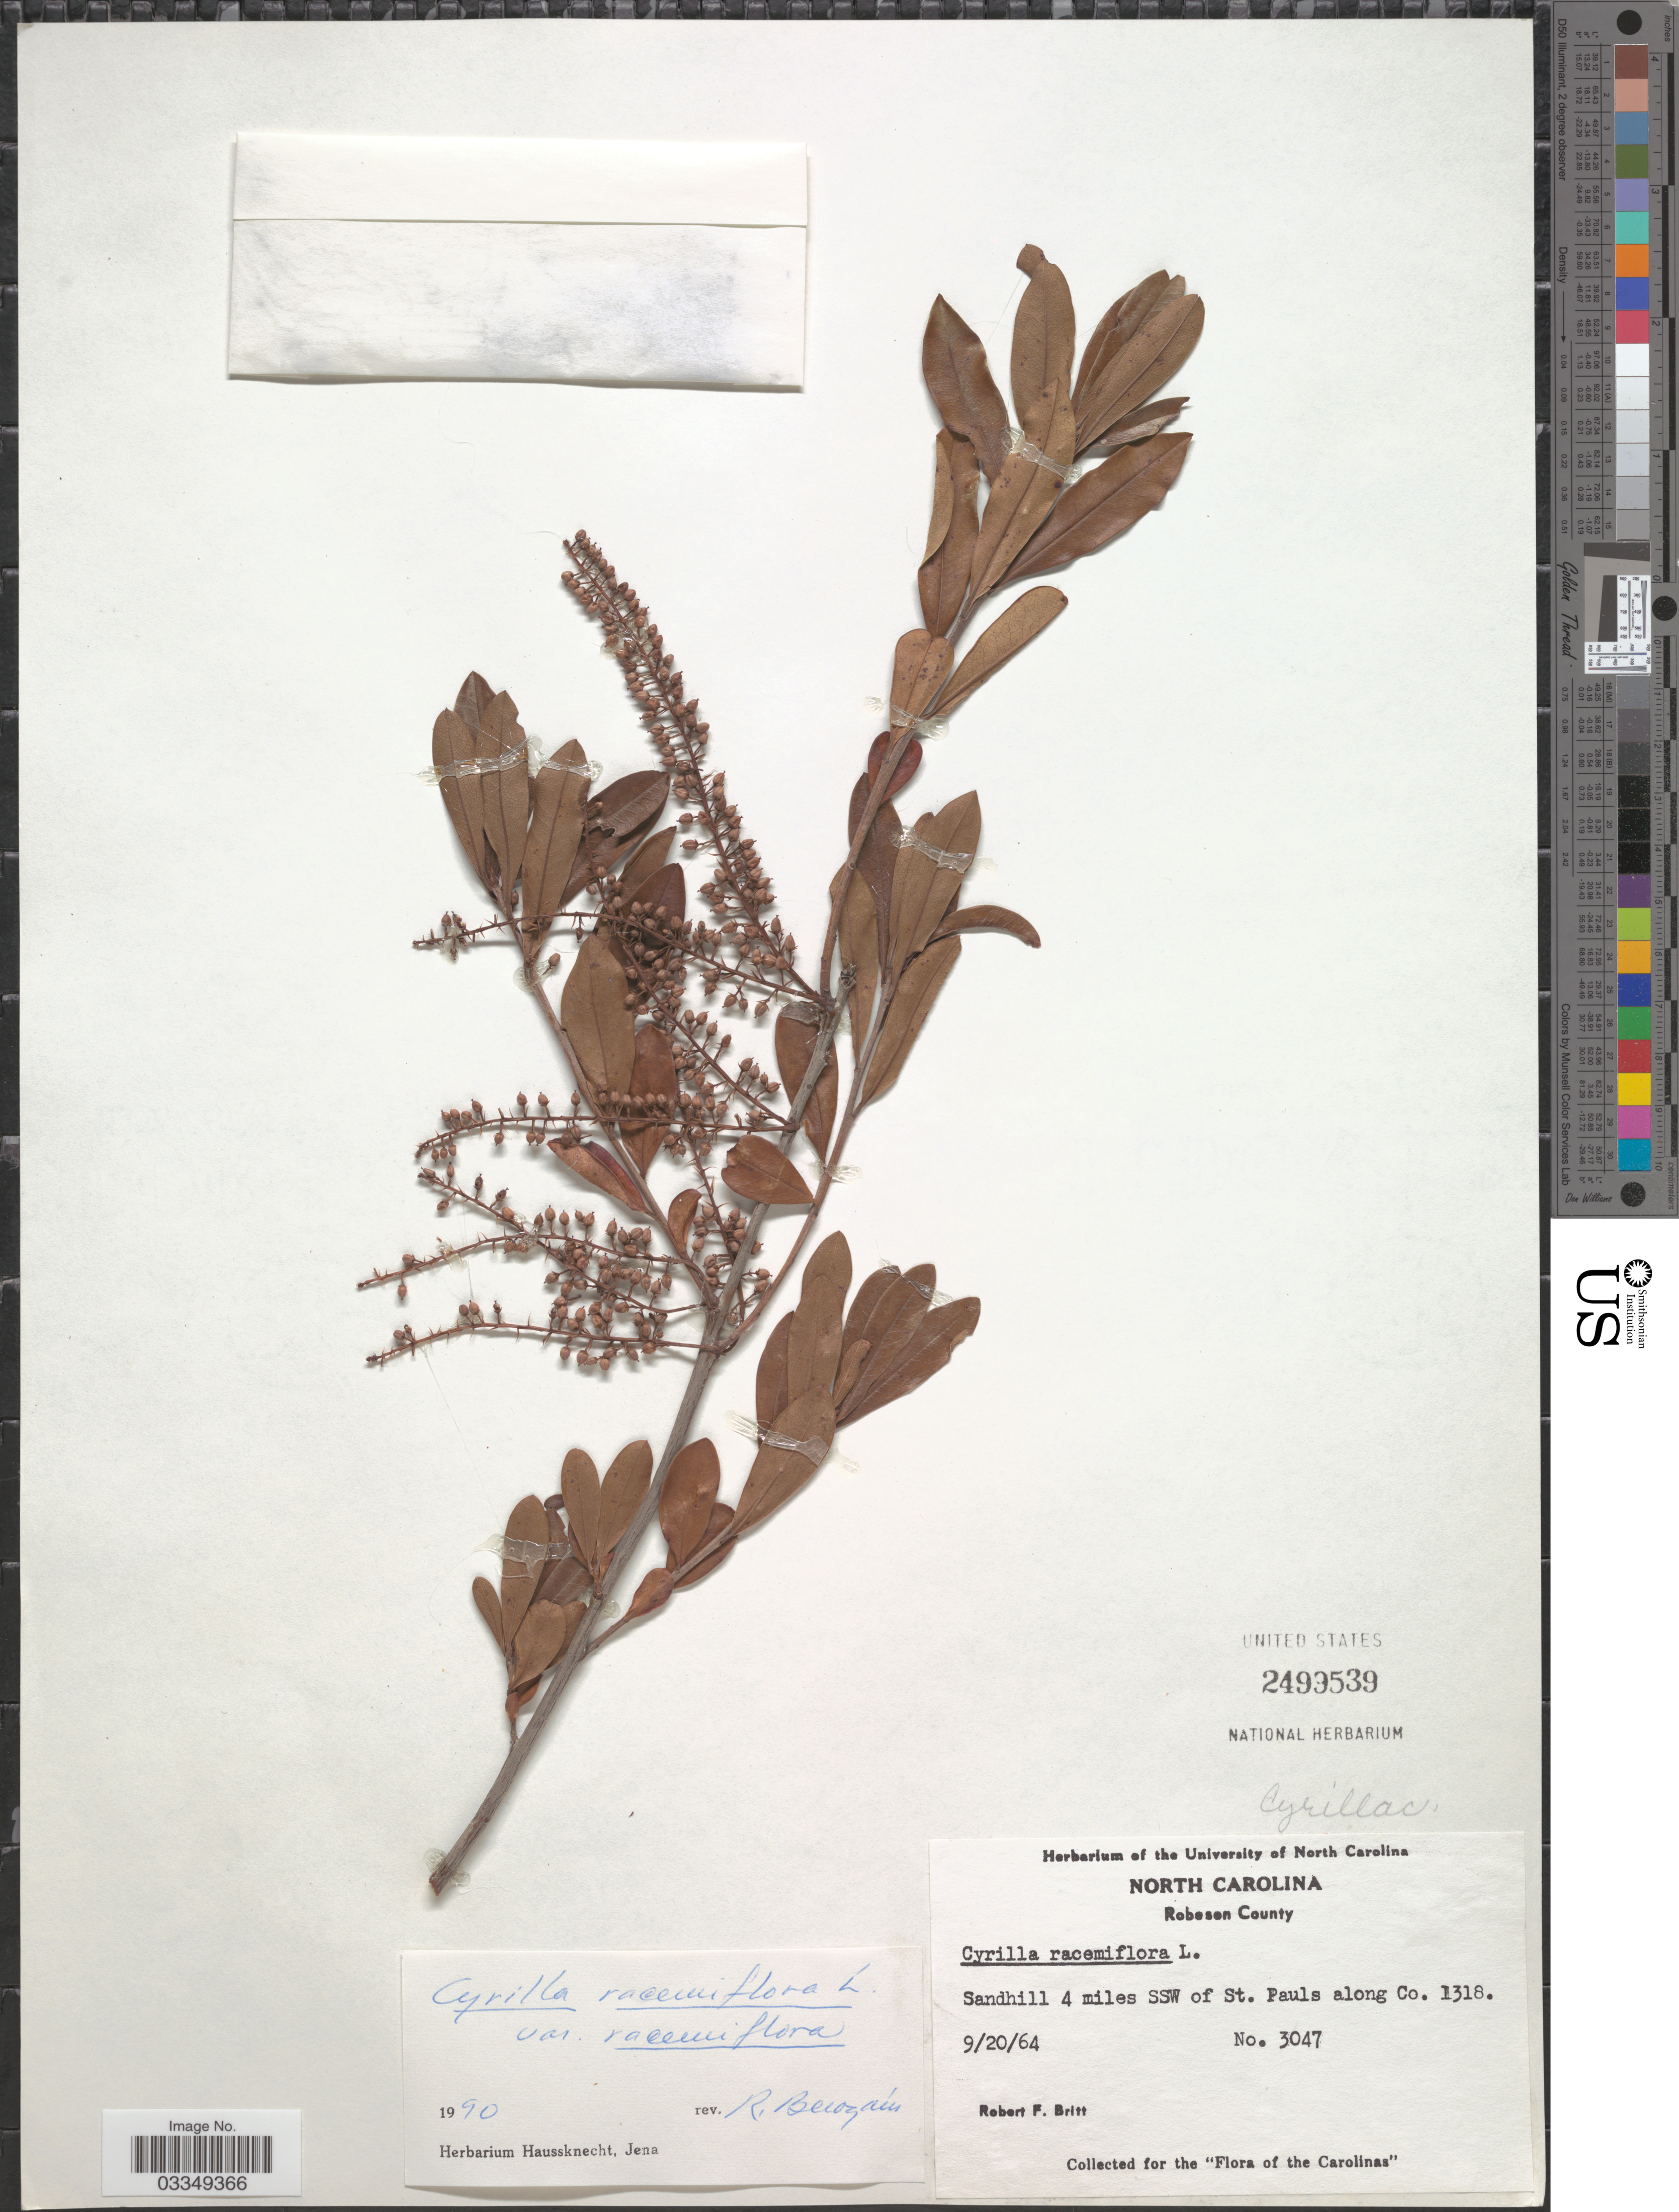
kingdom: Plantae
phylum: Tracheophyta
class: Magnoliopsida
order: Ericales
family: Cyrillaceae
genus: Cyrilla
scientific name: Cyrilla racemiflora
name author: L.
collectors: R. Britt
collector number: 3047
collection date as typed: Transcribed d/m/y: 20/9/64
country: United States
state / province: North Carolina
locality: Robesen County. Sandhill 4 miles SSW of St. Pauls along Co. 1318.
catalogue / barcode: US 2499539